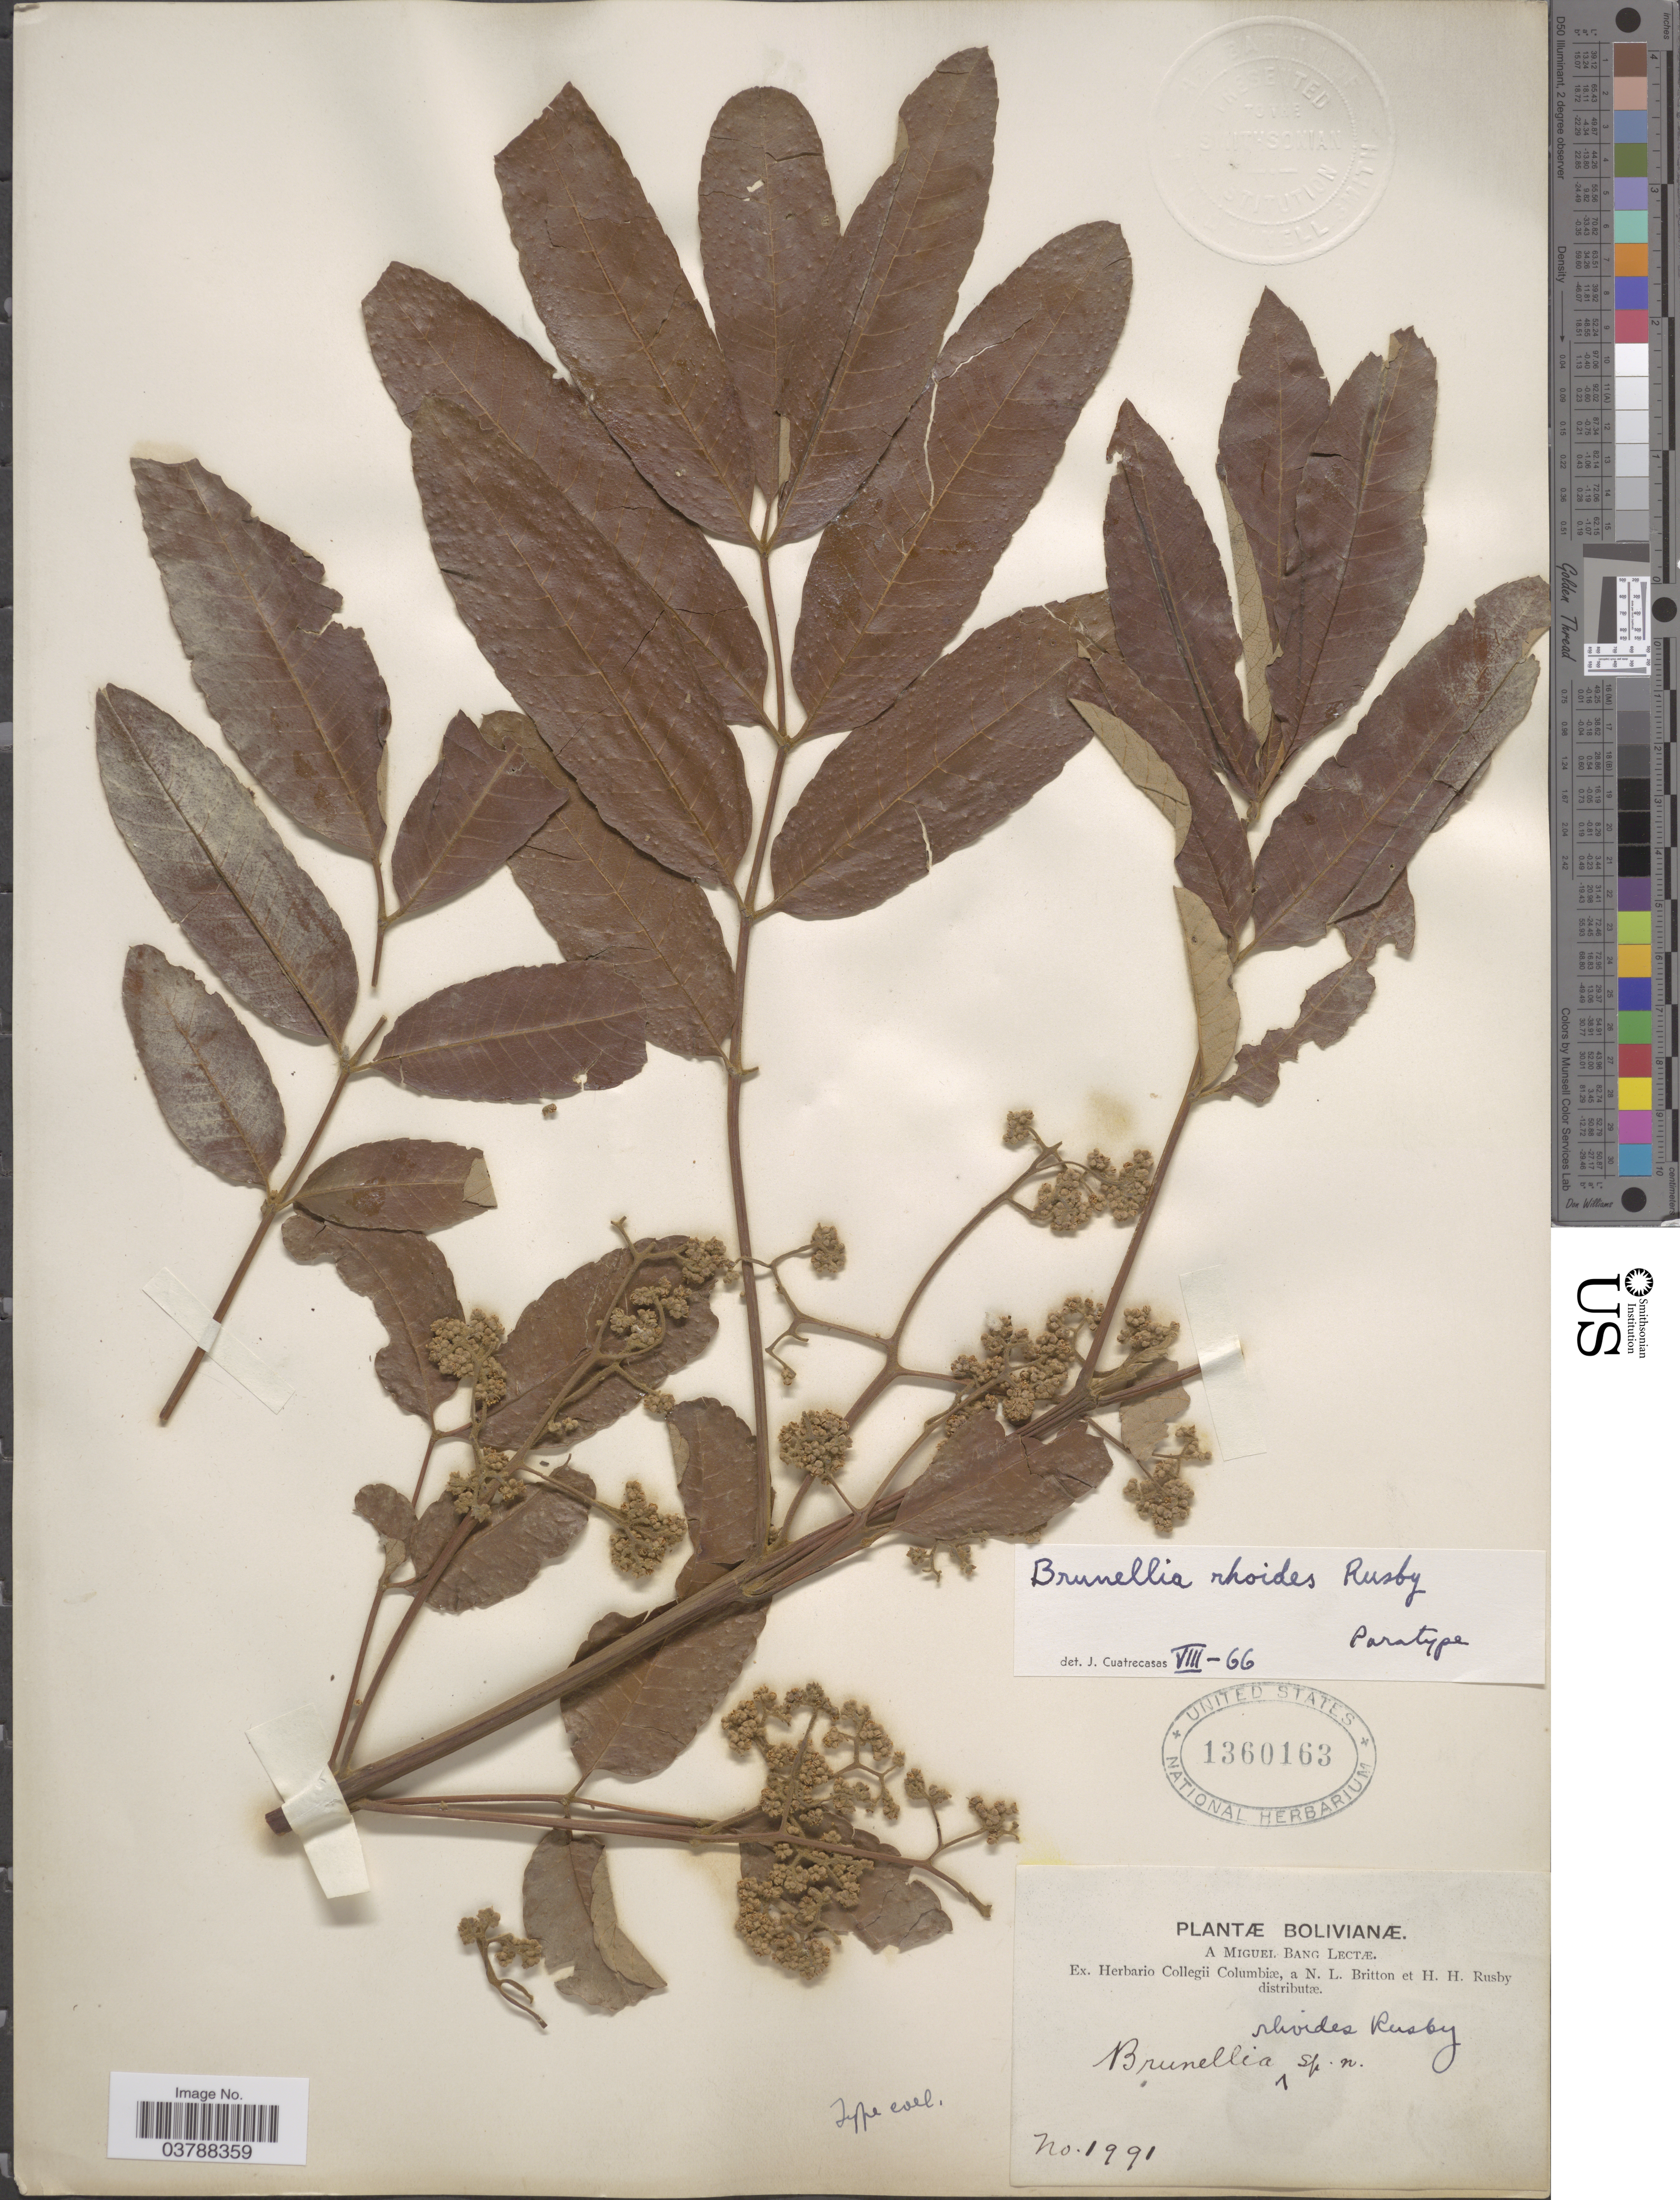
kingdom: Plantae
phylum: Tracheophyta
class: Magnoliopsida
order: Oxalidales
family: Brunelliaceae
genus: Brunellia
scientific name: Brunellia rhoides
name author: Rusby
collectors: M. Bang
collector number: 1991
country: Bolivia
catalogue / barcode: US 1360163